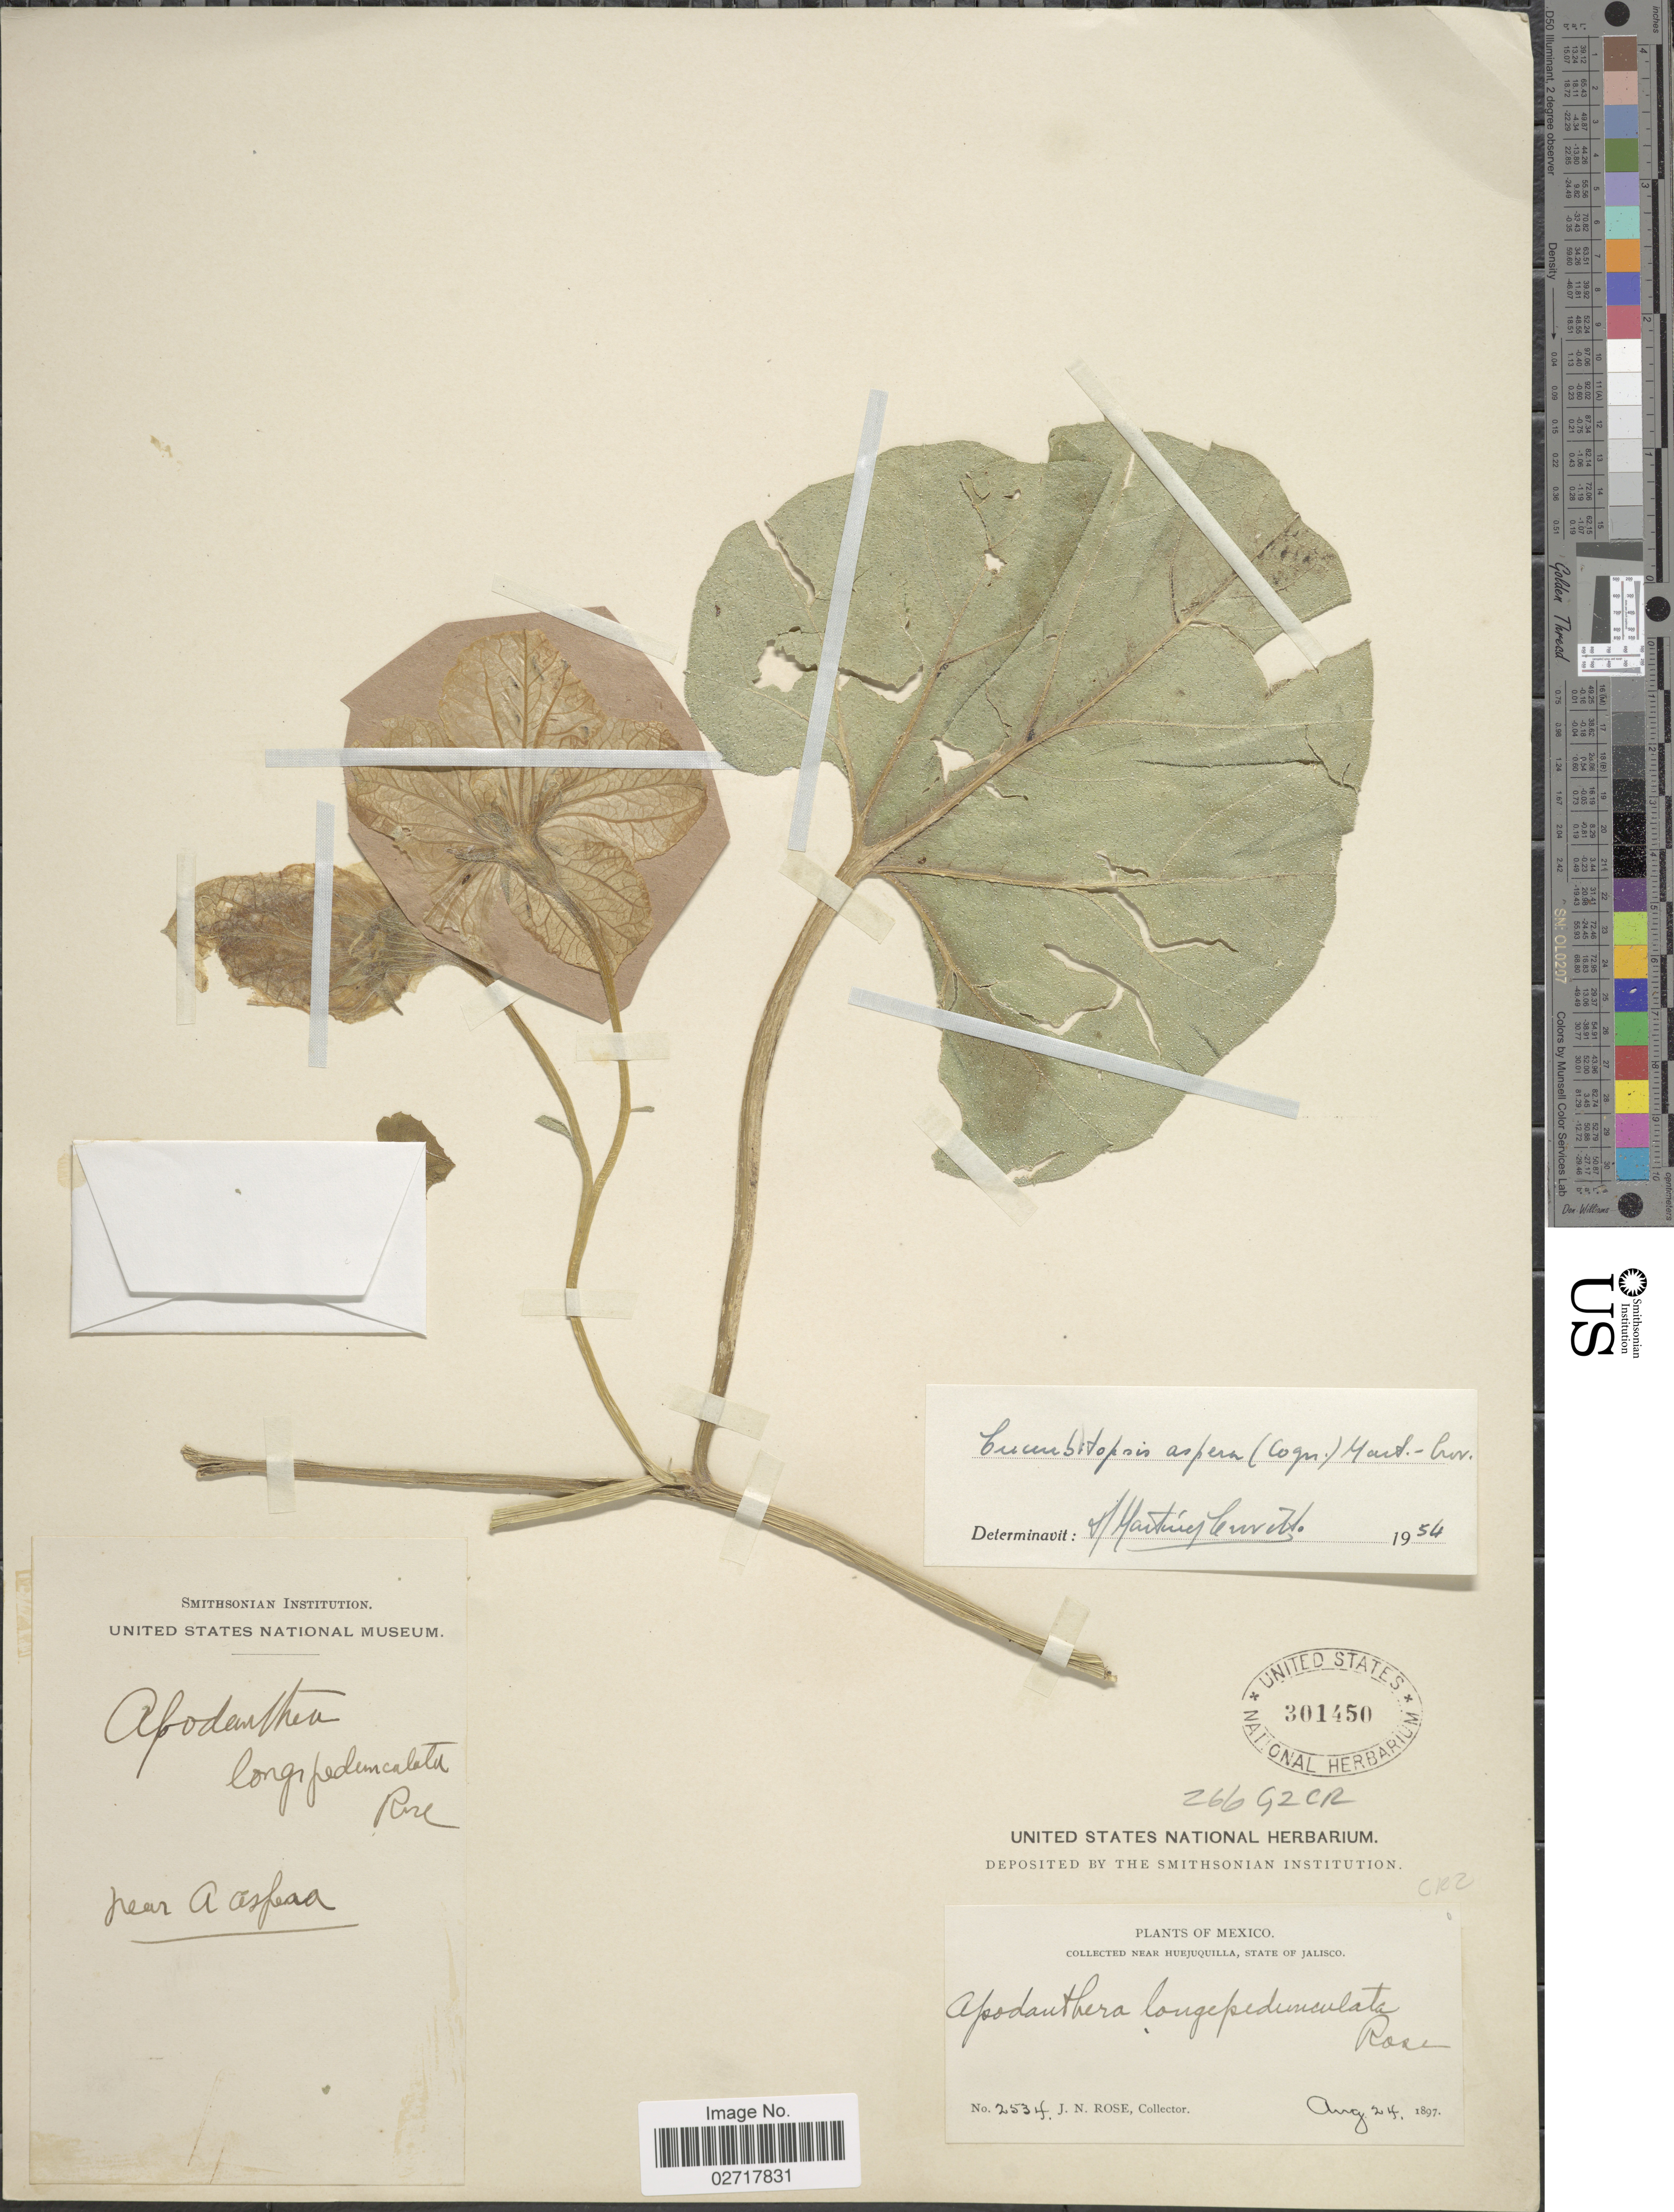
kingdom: Plantae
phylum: Tracheophyta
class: Magnoliopsida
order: Cucurbitales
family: Cucurbitaceae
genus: Apodanthera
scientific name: Apodanthera aspera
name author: Cogn.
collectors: J. N. Rose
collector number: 2534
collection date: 1897-08-24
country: Mexico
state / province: Jalisco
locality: Near Huejuquilla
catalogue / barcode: US 301450